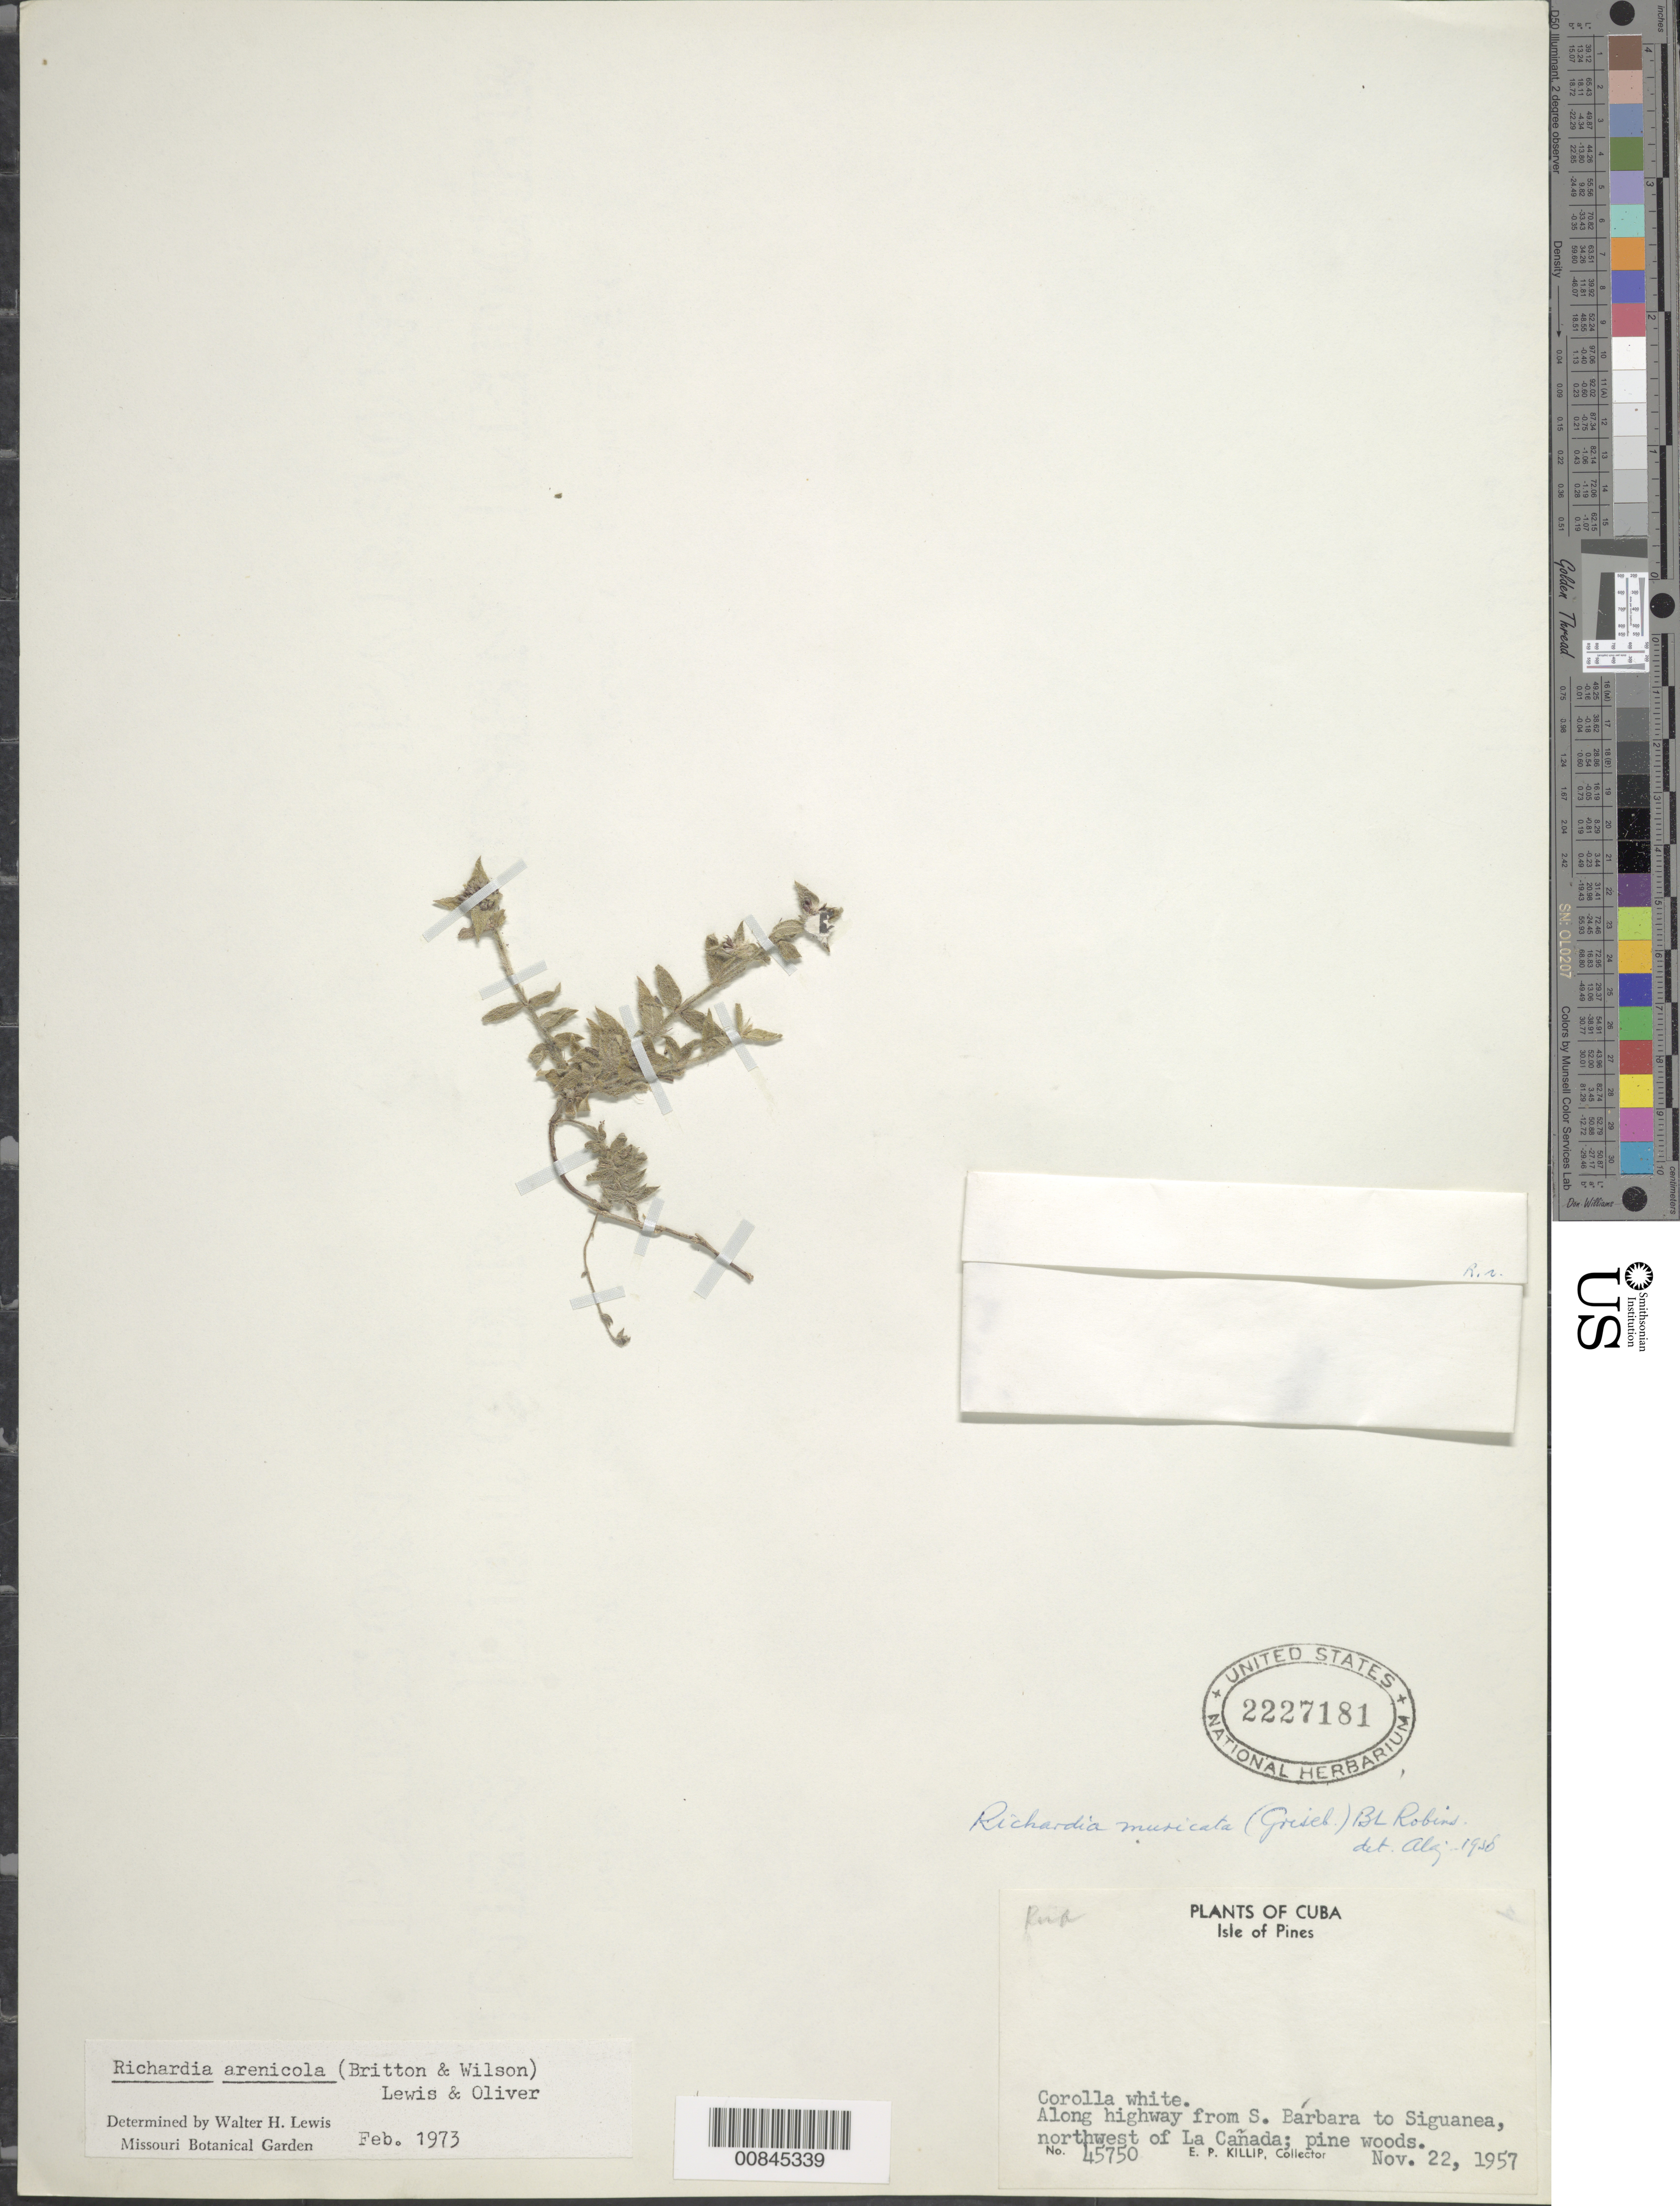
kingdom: Plantae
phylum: Tracheophyta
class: Magnoliopsida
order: Gentianales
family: Rubiaceae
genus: Richardia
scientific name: Richardia arenicola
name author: (Britton & P. Wilson) W.H. Lewis & R.L. Oliv.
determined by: Lewis, W. H.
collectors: E. P. Killip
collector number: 45750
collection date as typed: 22 Nov 1957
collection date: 1957-11-22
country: Cuba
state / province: Isla de La Juventud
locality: Along highway from S. Bárbara to Siguanea, northwest of La Cañada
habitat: Pine woods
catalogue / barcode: US 2227181